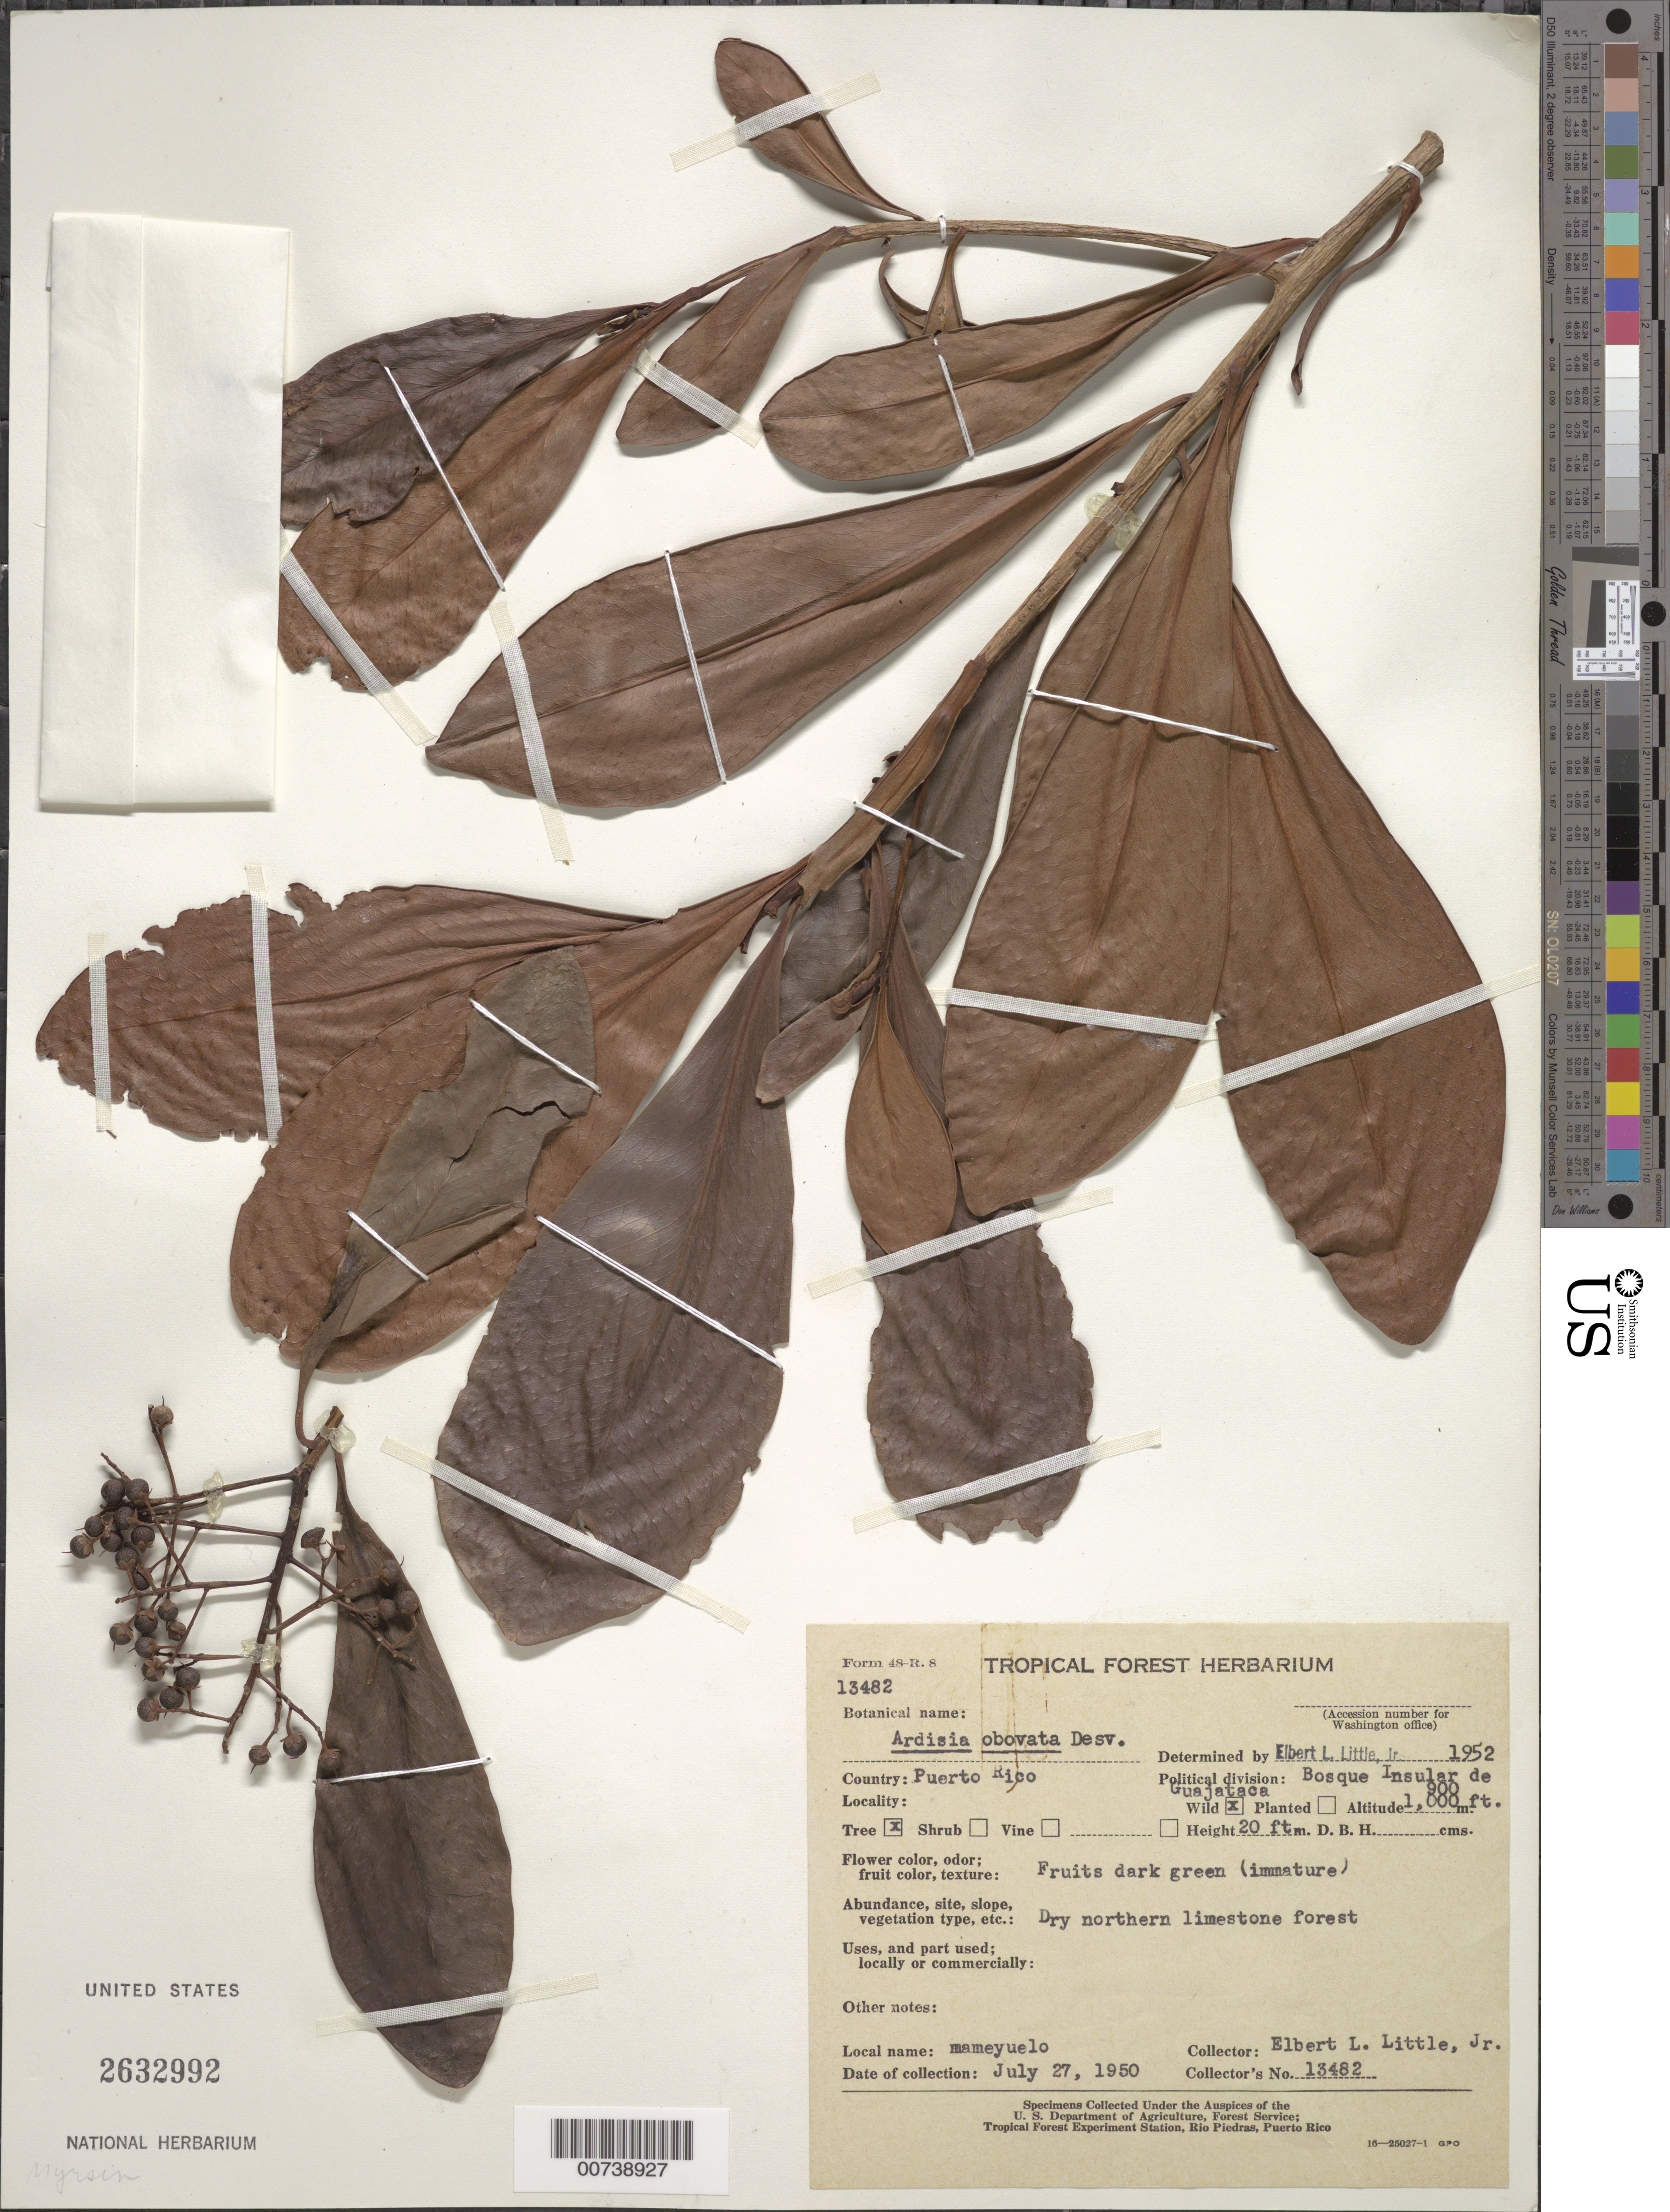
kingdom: Plantae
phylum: Tracheophyta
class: Magnoliopsida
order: Ericales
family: Primulaceae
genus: Ardisia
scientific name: Ardisia obovata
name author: Desv. ex Ham.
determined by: Little, Elbert L., Jr., (FSSR), United States Department of Agriculture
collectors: E. L. Little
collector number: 13482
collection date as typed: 27 Jul 1950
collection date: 1950-07-27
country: Puerto Rico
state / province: Quebradillas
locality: Bosque Insular de Guajataca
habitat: Dry northern limestone forest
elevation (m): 274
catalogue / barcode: US 2632992